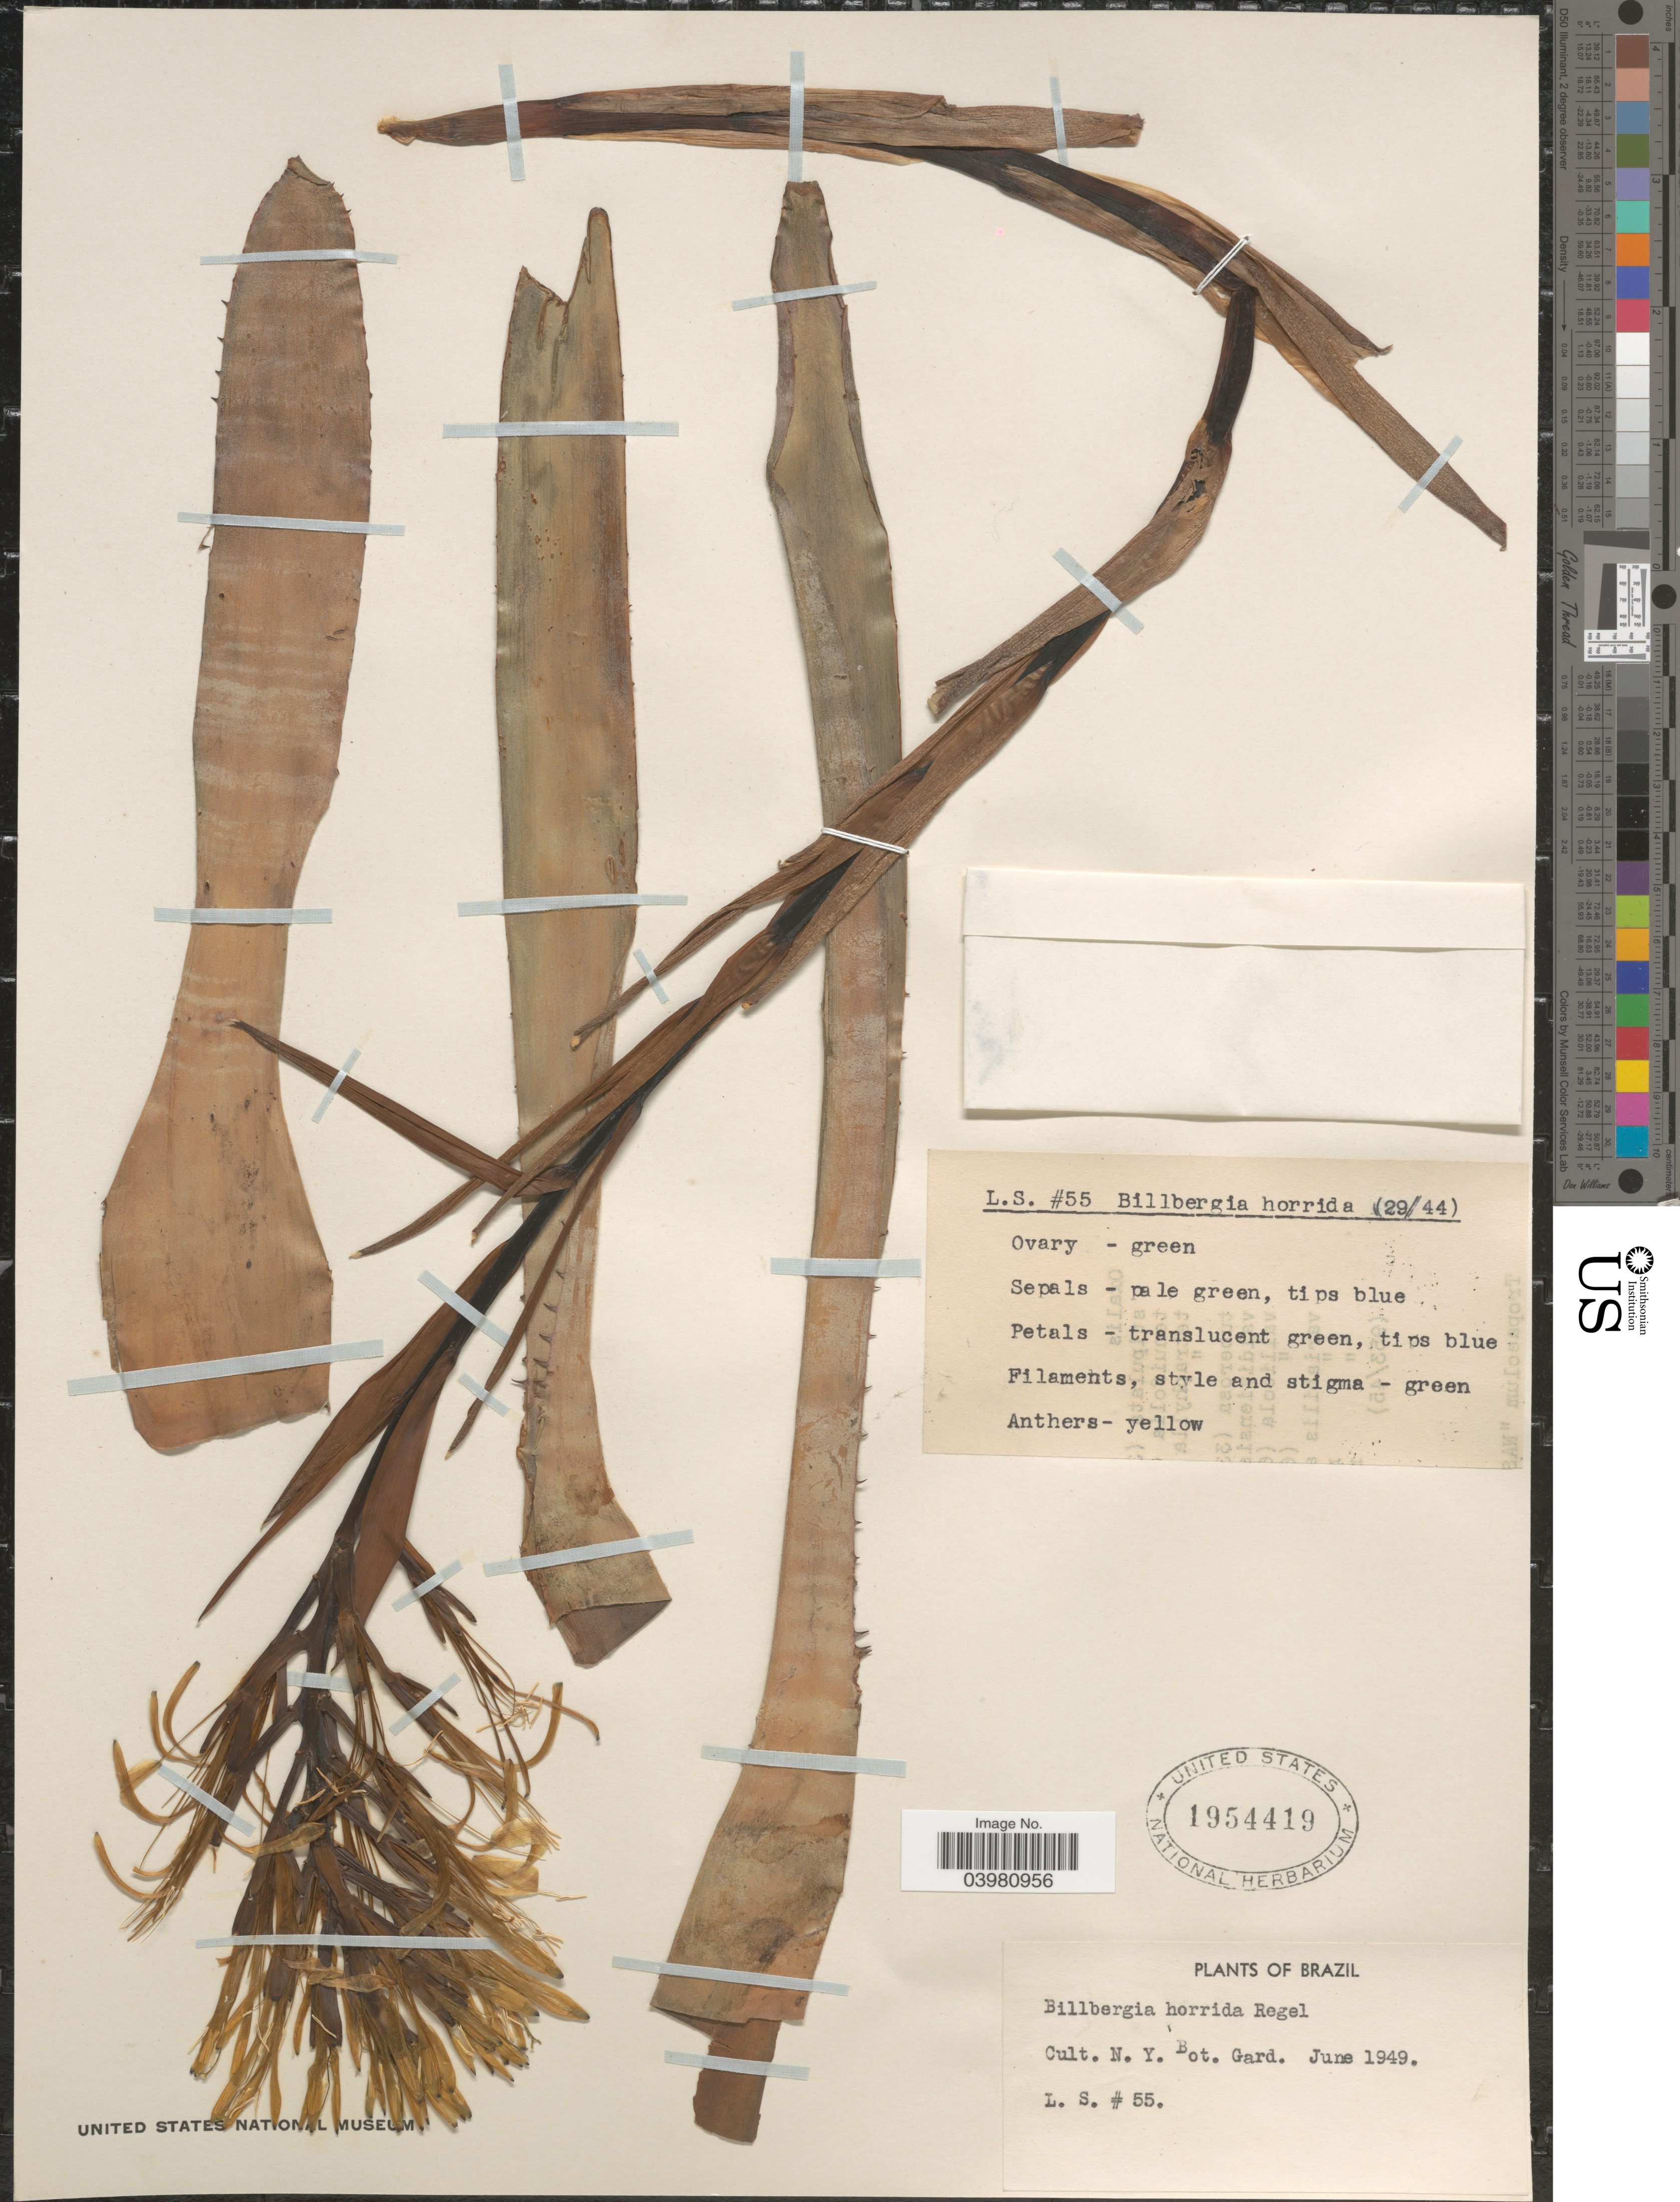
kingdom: Plantae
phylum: Tracheophyta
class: Liliopsida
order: Poales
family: Bromeliaceae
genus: Billbergia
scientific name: Billbergia horrida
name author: Regel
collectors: L. S.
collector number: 55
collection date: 1949-06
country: United States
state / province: New York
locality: Cult. N.Y. Bot. Gard.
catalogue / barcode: US 1954419